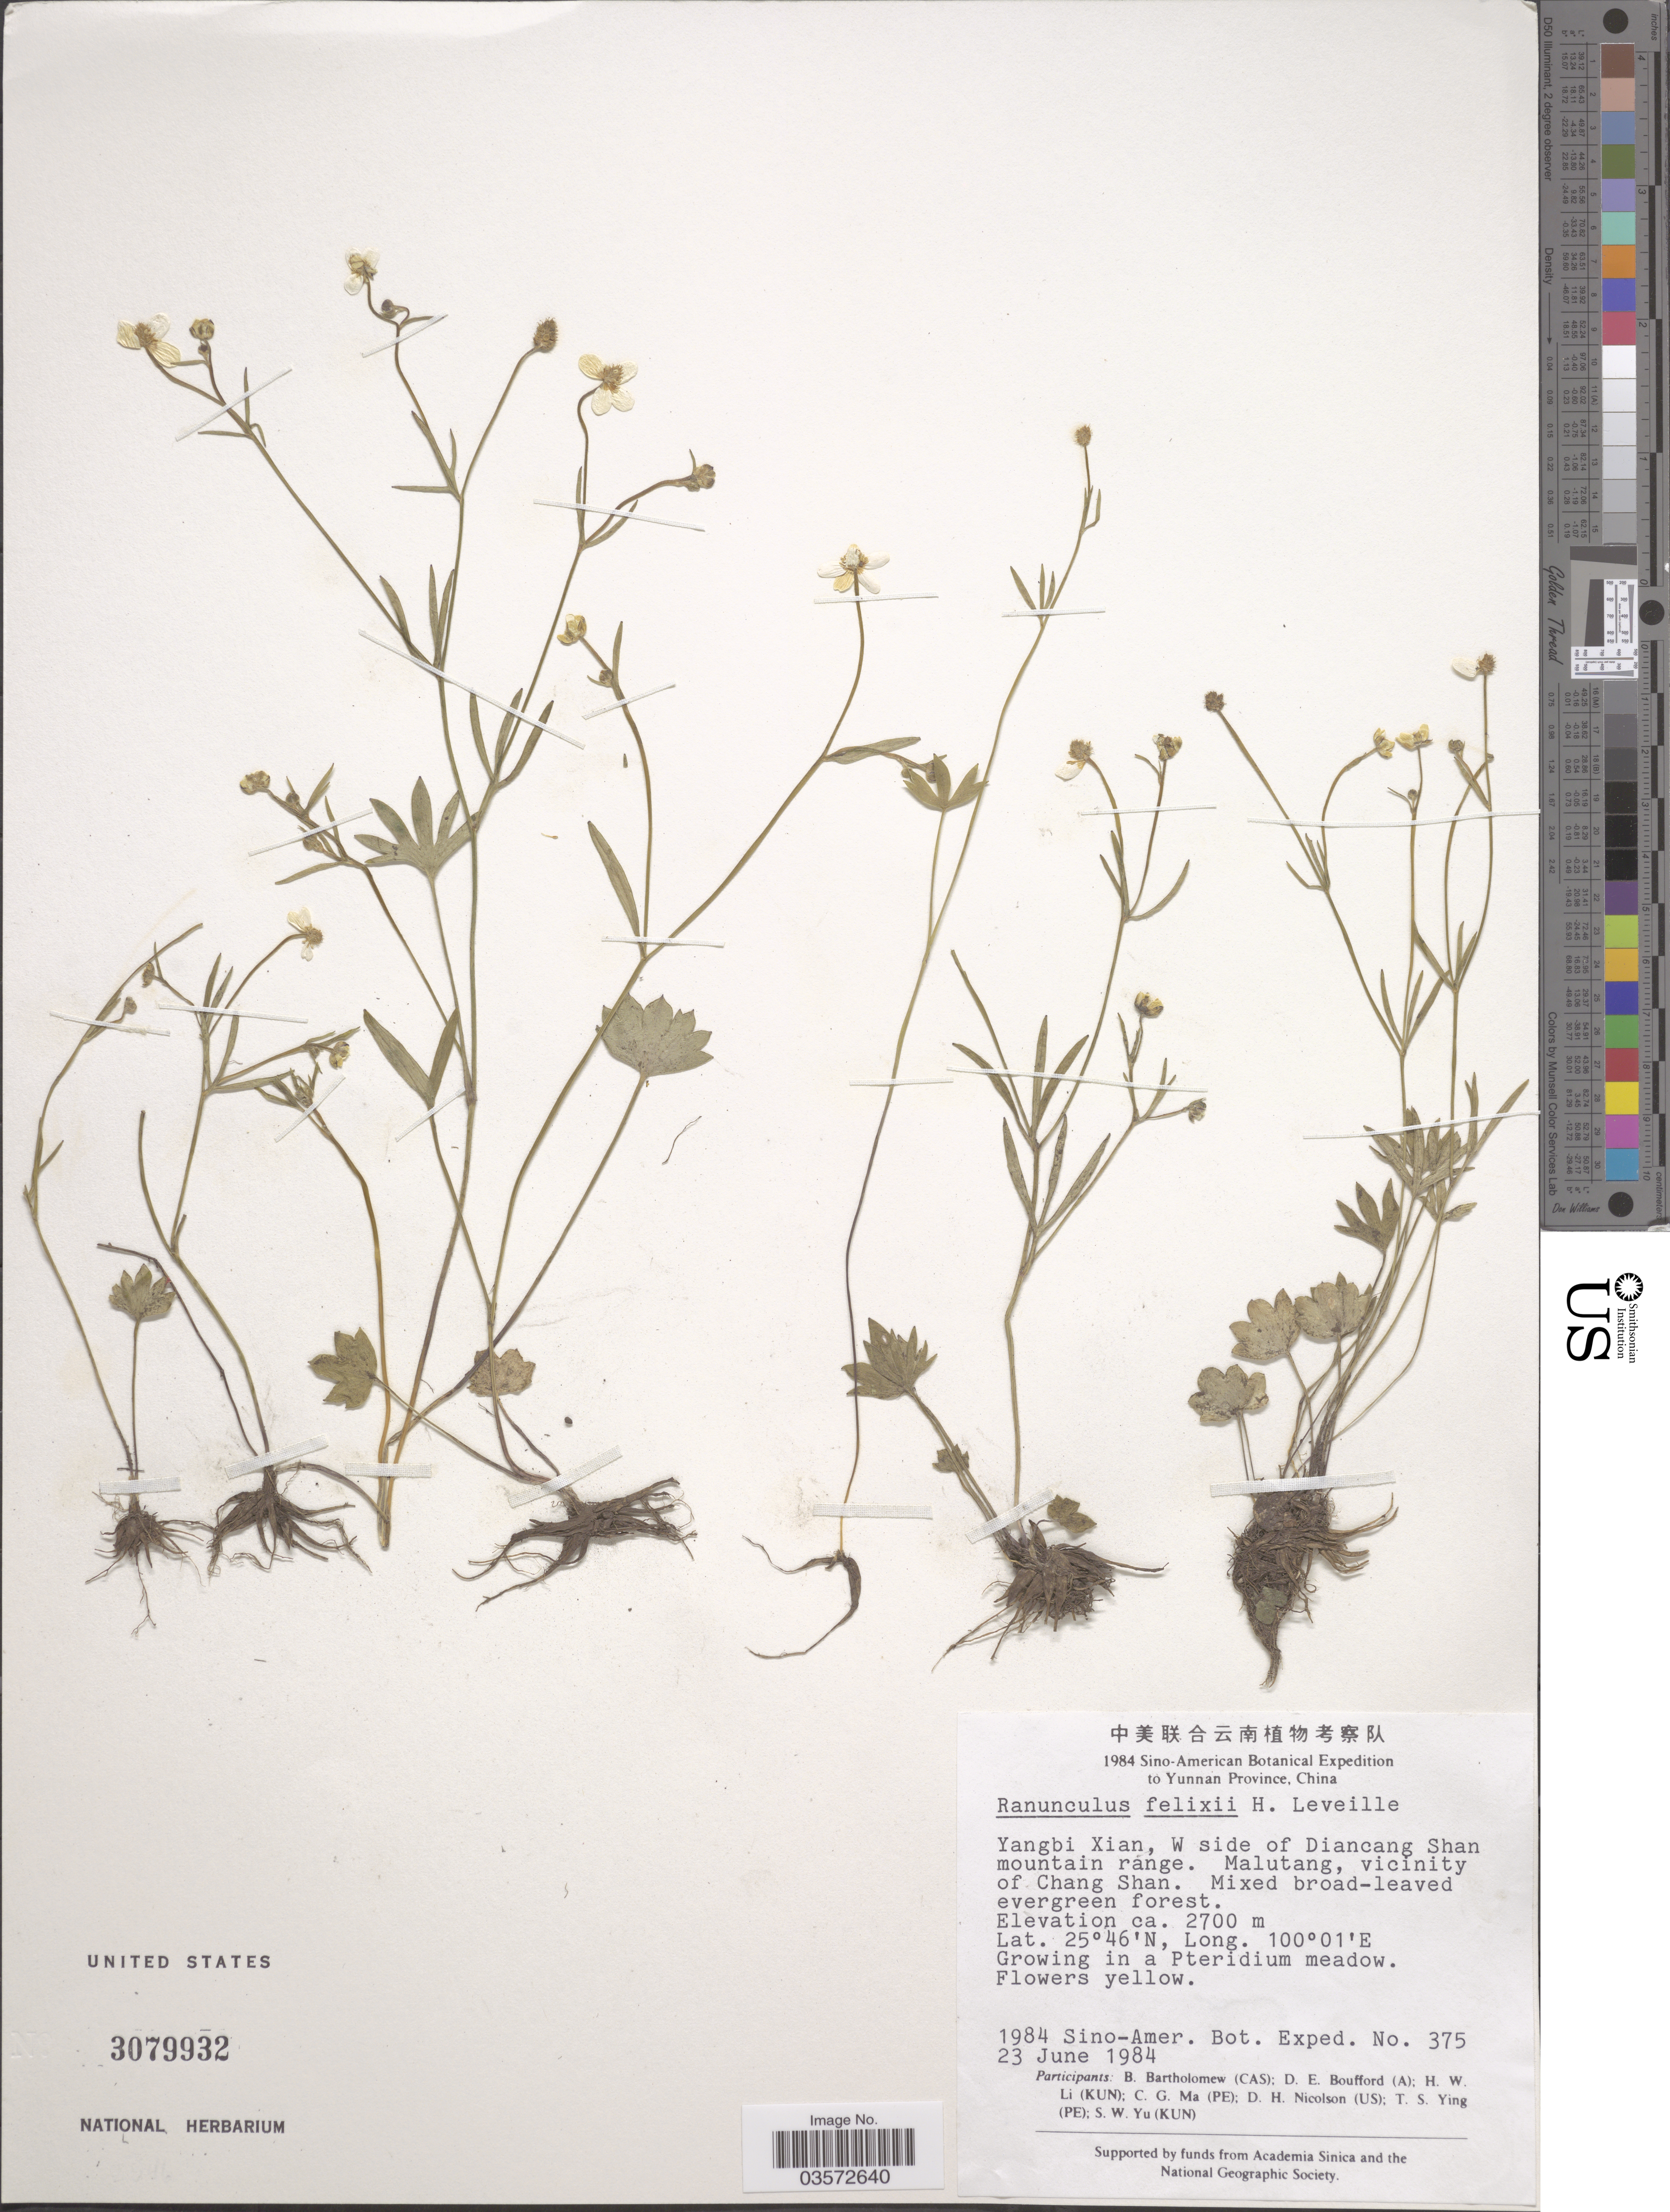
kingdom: Plantae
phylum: Tracheophyta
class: Magnoliopsida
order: Ranunculales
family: Ranunculaceae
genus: Ranunculus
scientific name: Ranunculus felixii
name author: H. Lév.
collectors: Sino-Amer. Bot. Exped. 1984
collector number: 375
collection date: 1984-06-23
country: China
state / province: Yunnan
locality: Yangbi Xian, W side of Diancang Shan mountain range. Malutang, vicinity of Chang Shan.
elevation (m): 2700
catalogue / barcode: US 3079932